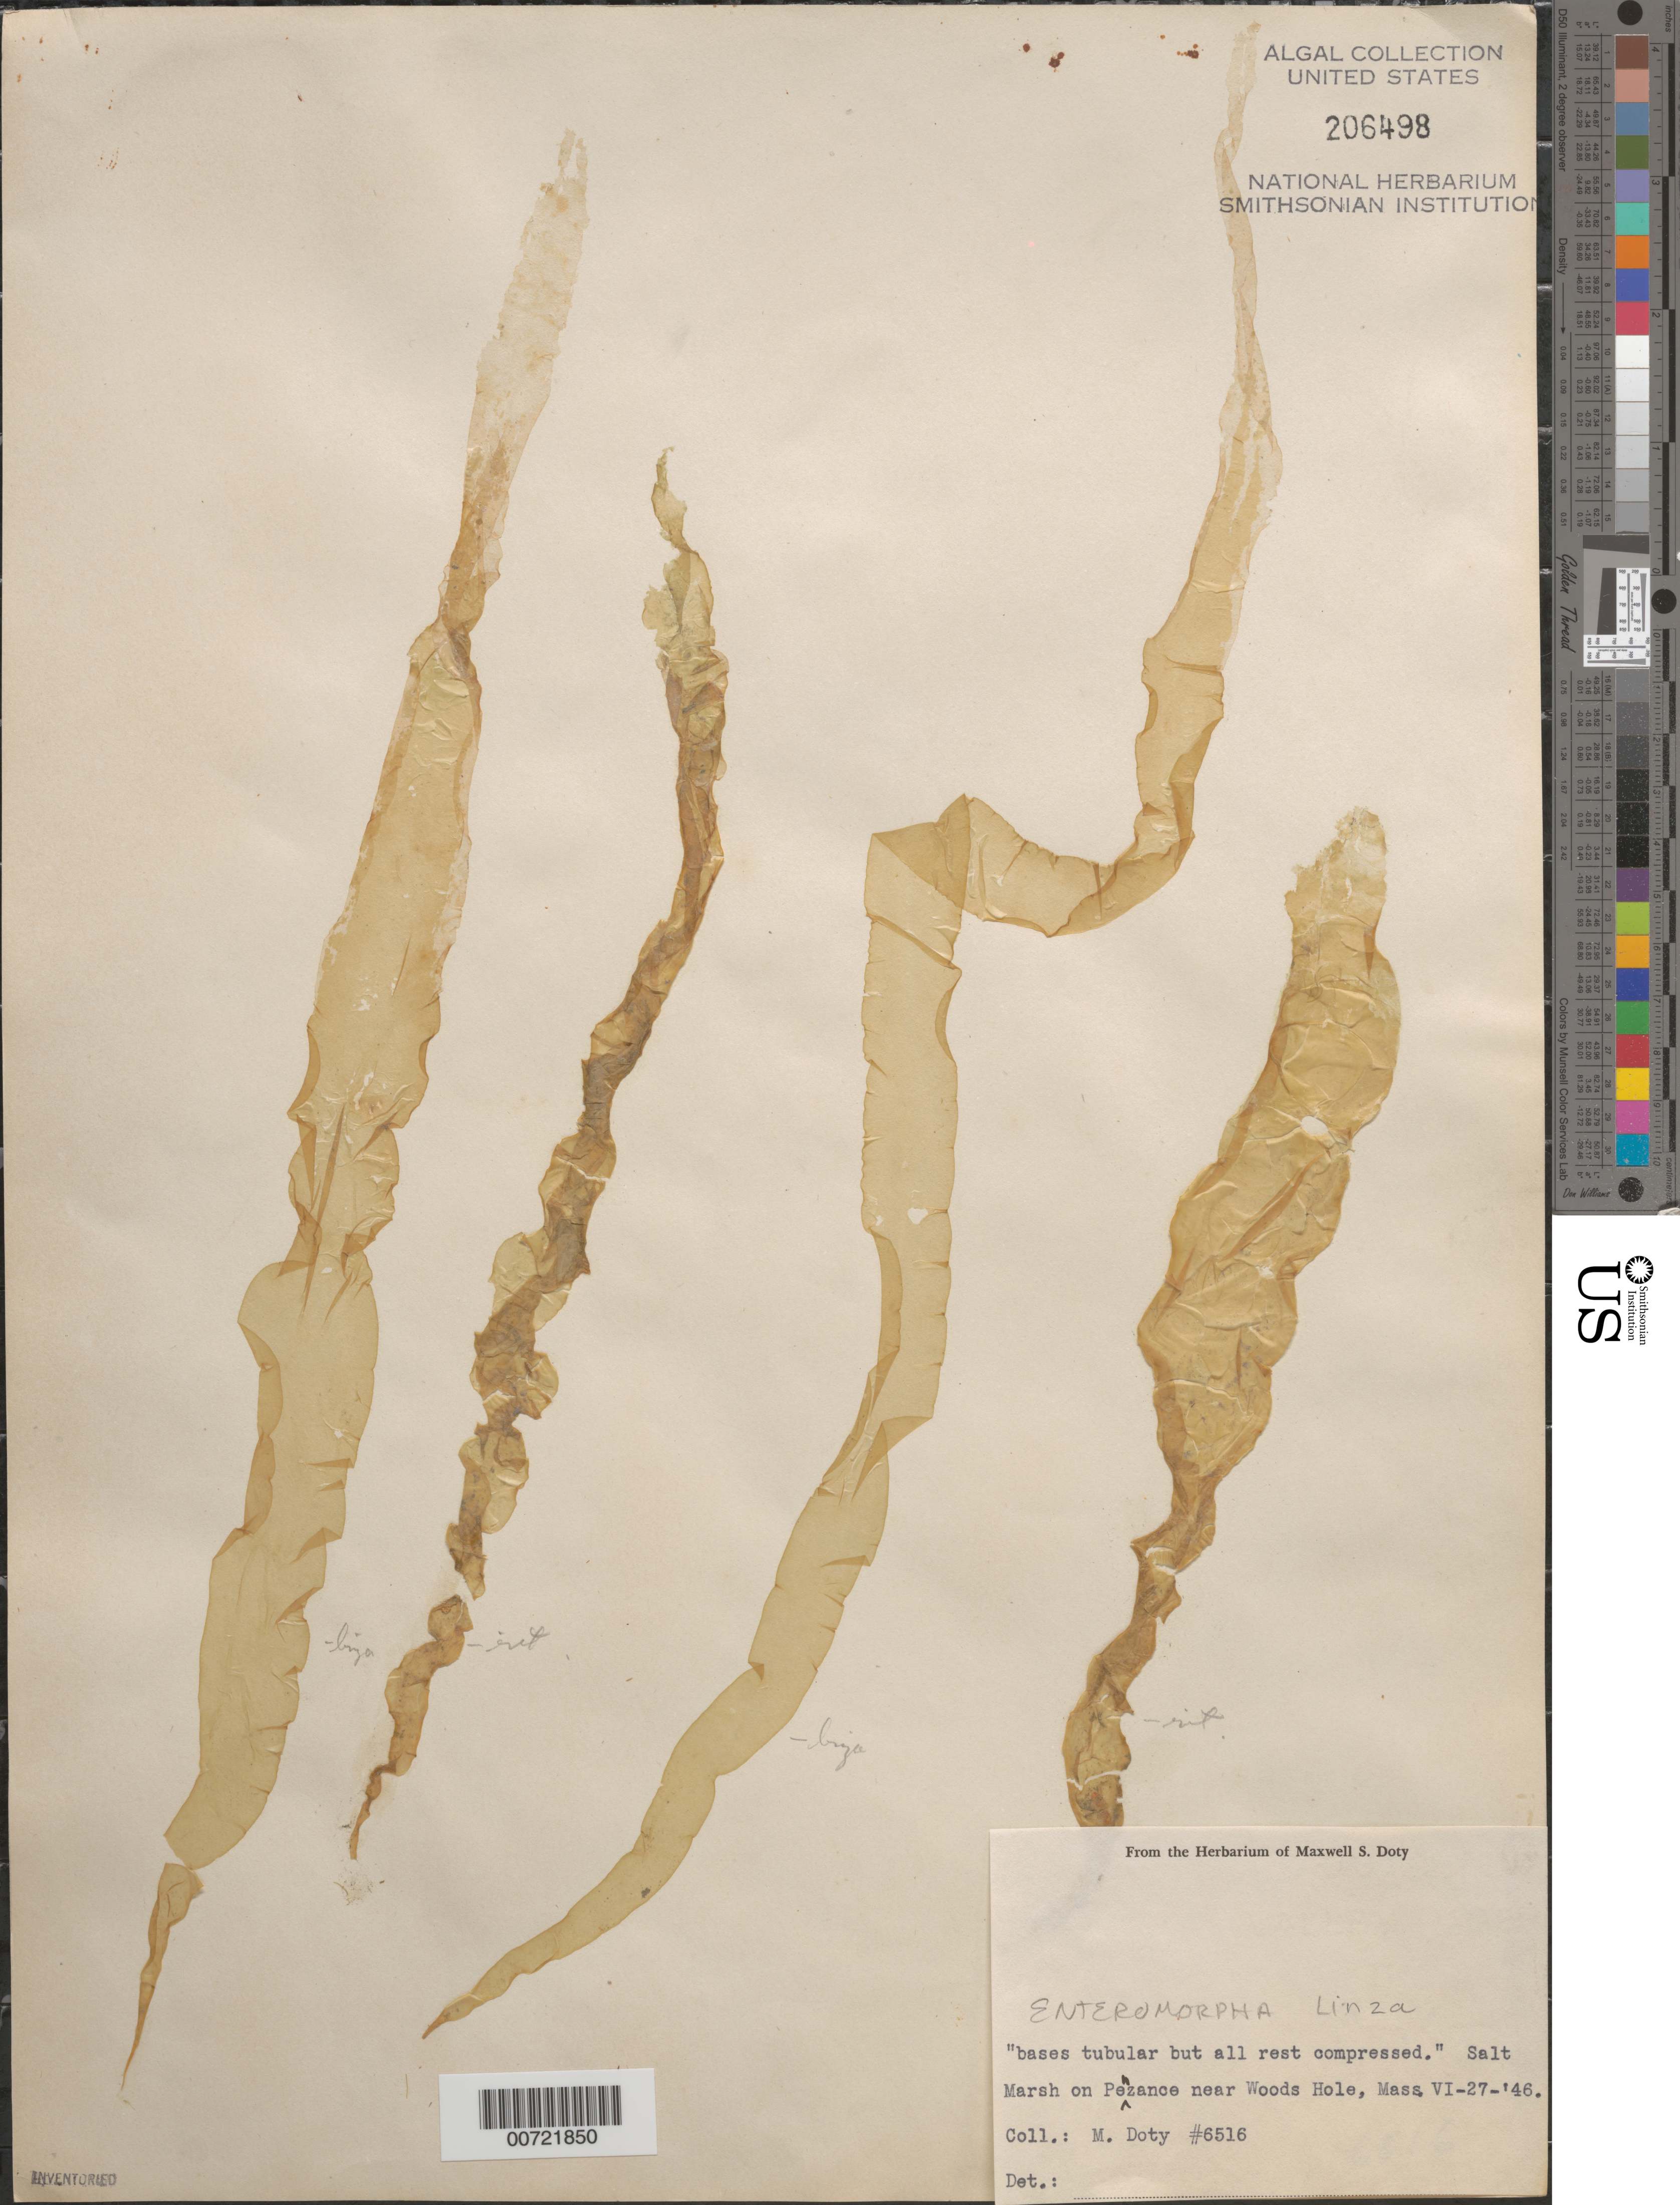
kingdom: Plantae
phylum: Chlorophyta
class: Ulvophyceae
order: Ulvales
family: Ulvaceae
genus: Ulva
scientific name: Ulva linza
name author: L.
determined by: Algae name updating Project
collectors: M. S. Doty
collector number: MSD 6516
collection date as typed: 27 Jun 1946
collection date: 1946-06-27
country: United States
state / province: Massachusetts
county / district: Barnstable County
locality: Penzance salt marsh near Woods Hole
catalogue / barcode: US 206498